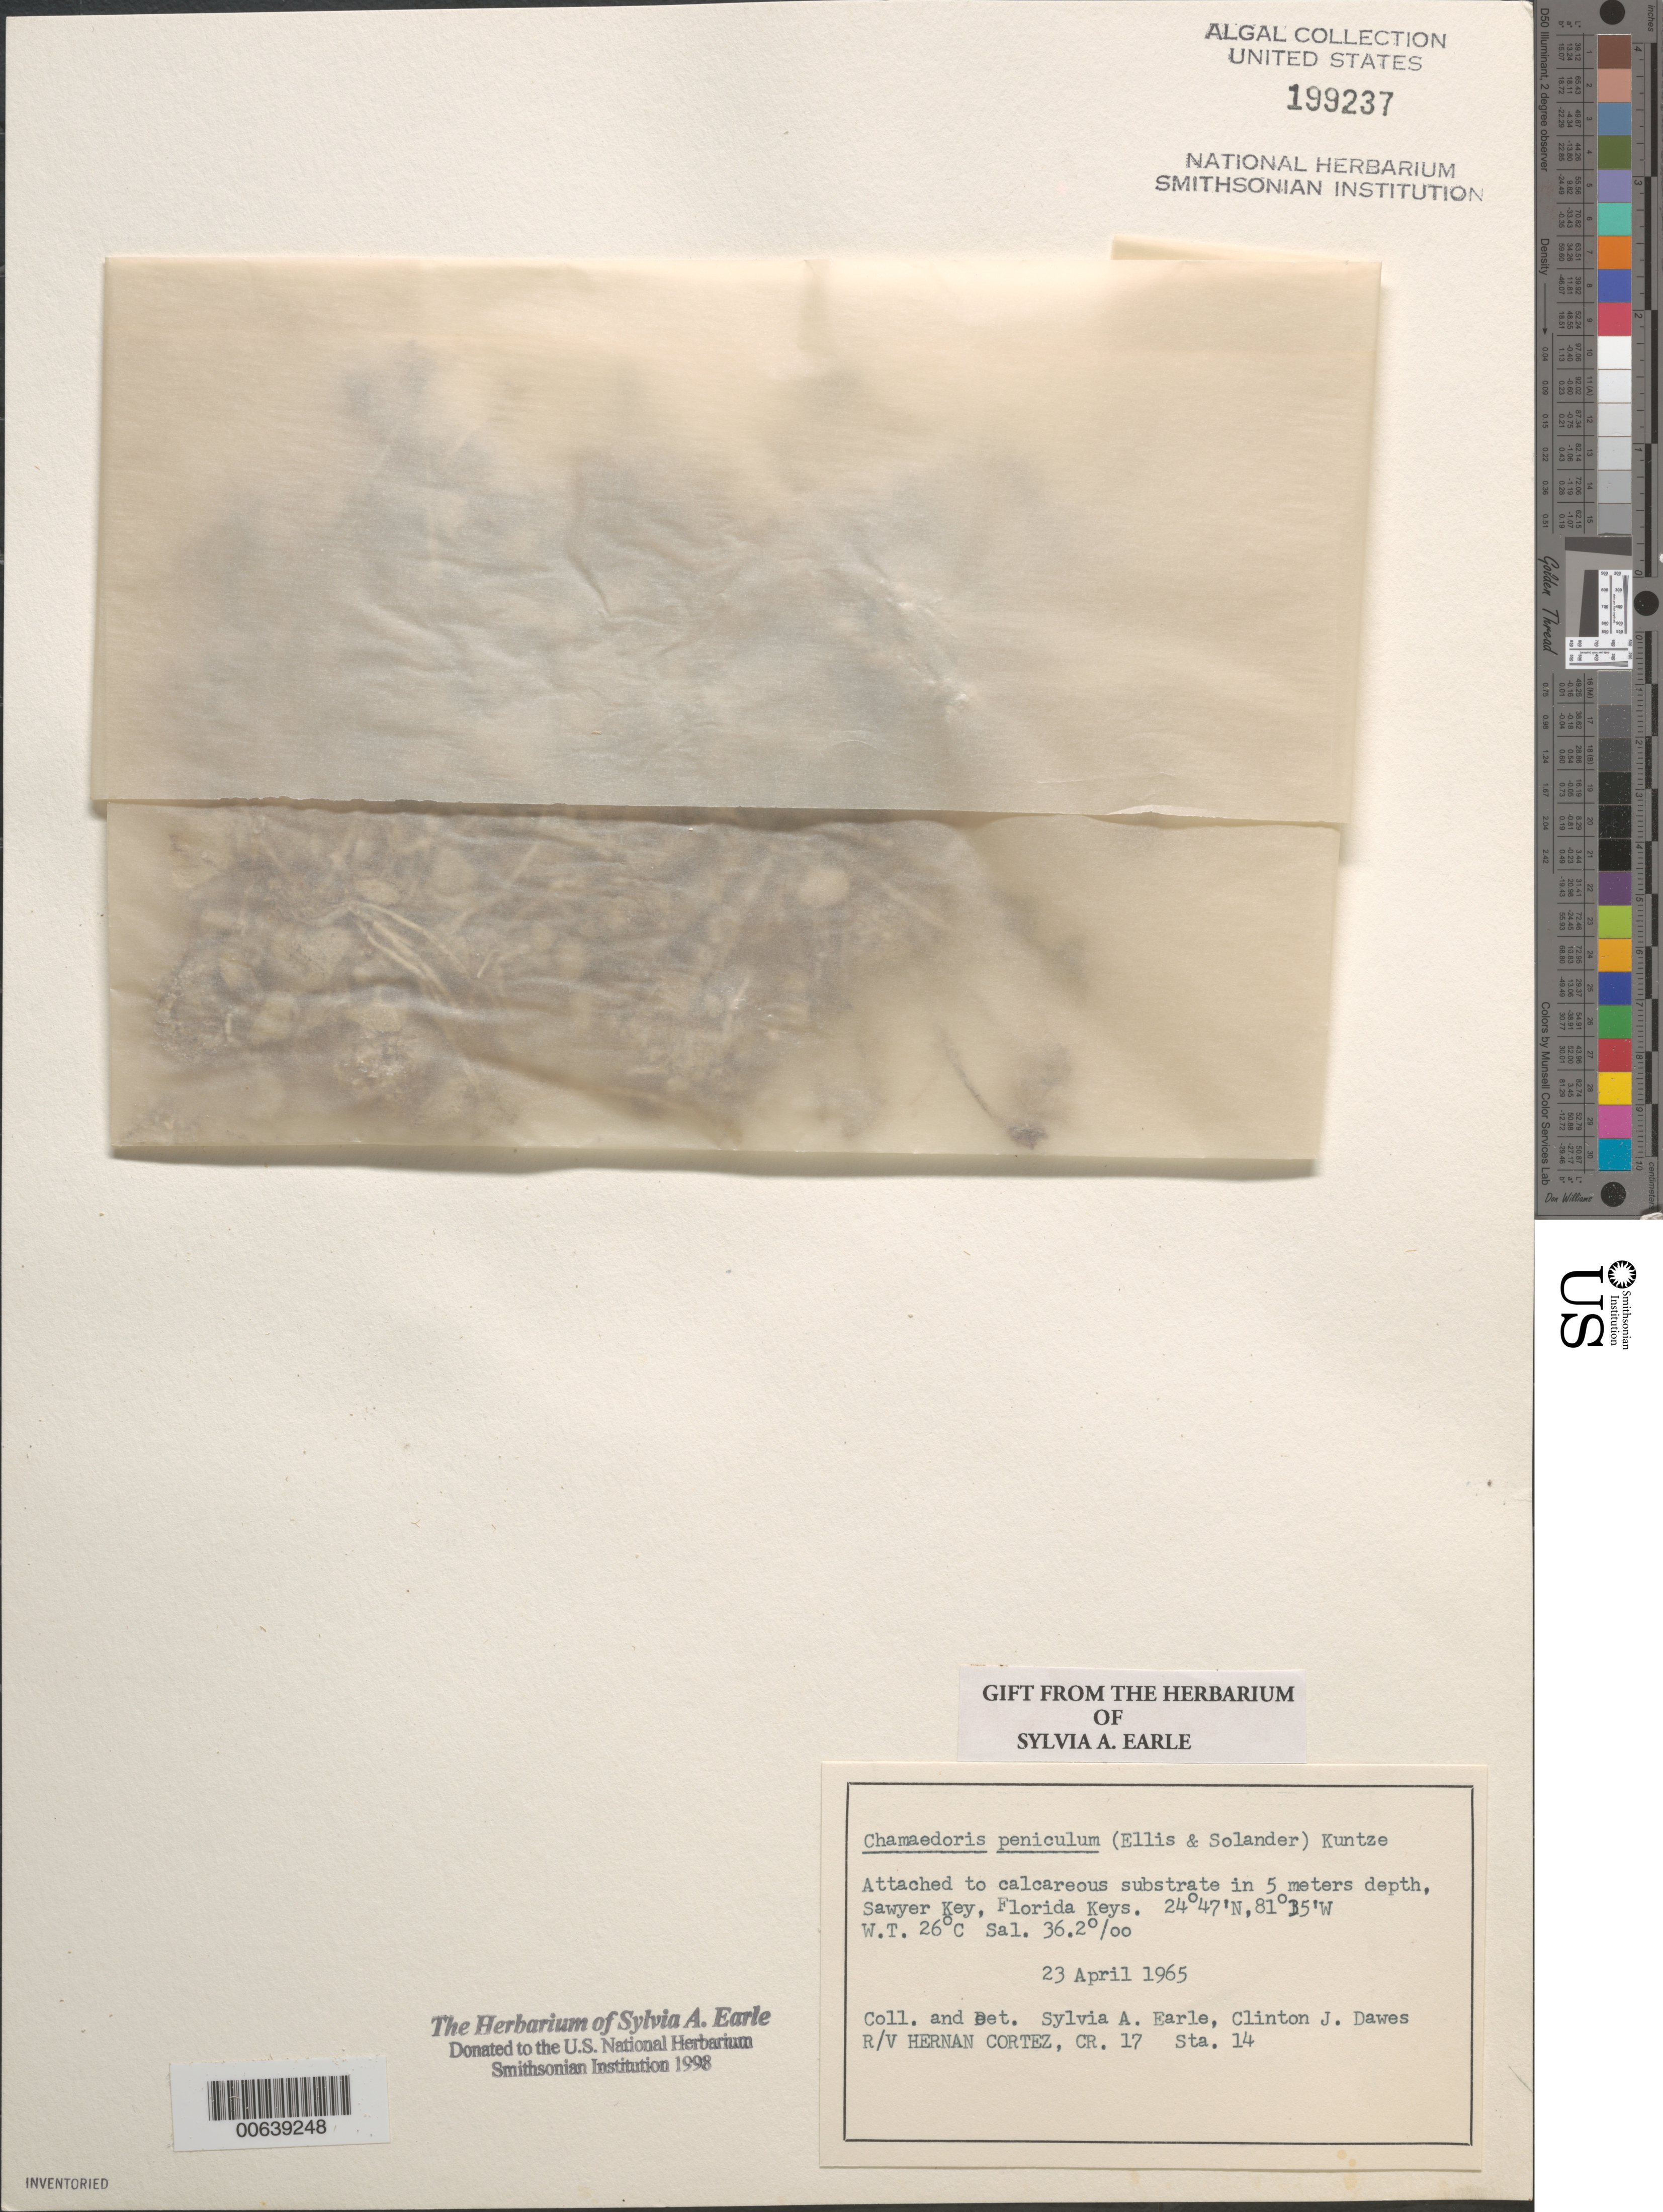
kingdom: Plantae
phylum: Chlorophyta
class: Ulvophyceae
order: Siphonocladales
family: Siphonocladaceae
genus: Chamaedoris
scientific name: Chamaedoris peniculum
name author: (J. Ellis & Sol.) Kuntze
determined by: Earle, S. A.; Dawes, C. J.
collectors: S. A. Earle & C. Dawes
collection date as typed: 23 Apr 1965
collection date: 1965-04-23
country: United States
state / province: Florida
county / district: Monroe County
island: Sawyer Key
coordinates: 24 47' N, 81 35' W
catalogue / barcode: US 199237